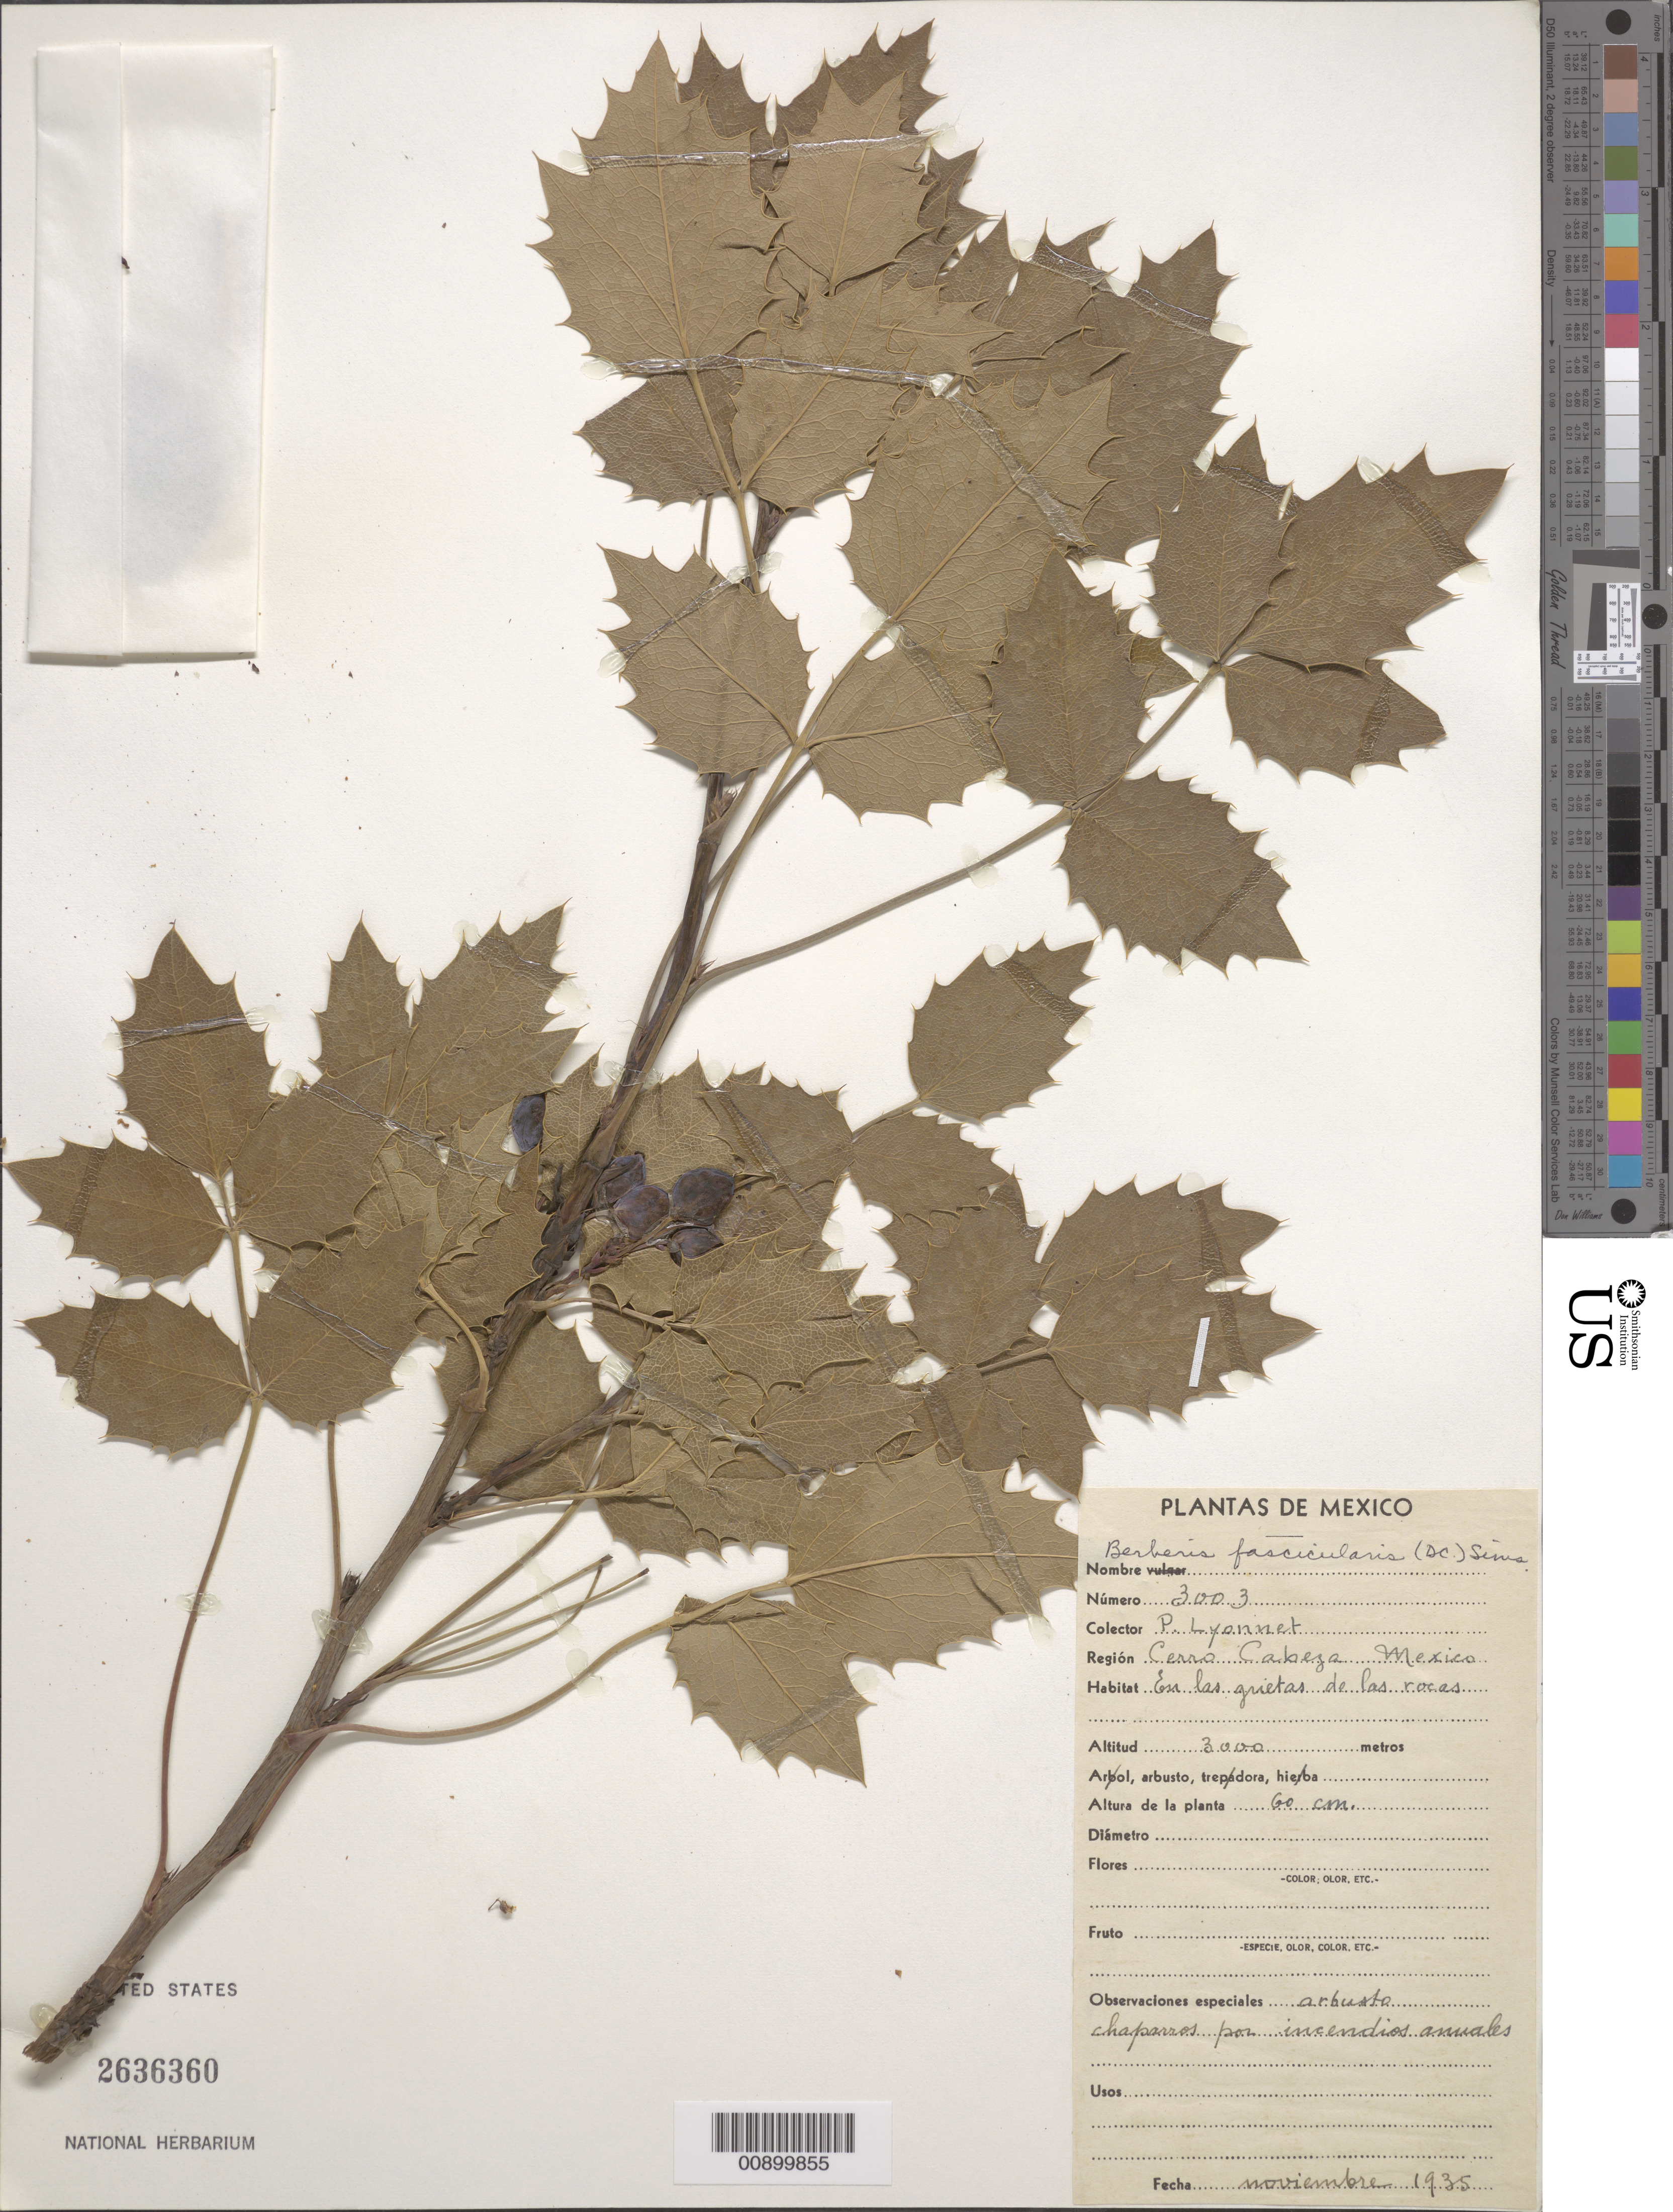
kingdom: Plantae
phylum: Tracheophyta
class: Magnoliopsida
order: Ranunculales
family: Berberidaceae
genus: Mahonia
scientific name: Mahonia fascicularis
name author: DC.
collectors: Bro. E. Lyonnet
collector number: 3003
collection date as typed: Nov 1935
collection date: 1935-11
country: Mexico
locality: Cerro Cabeza.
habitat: En las grietas de las rocas.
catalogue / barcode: US 2636360